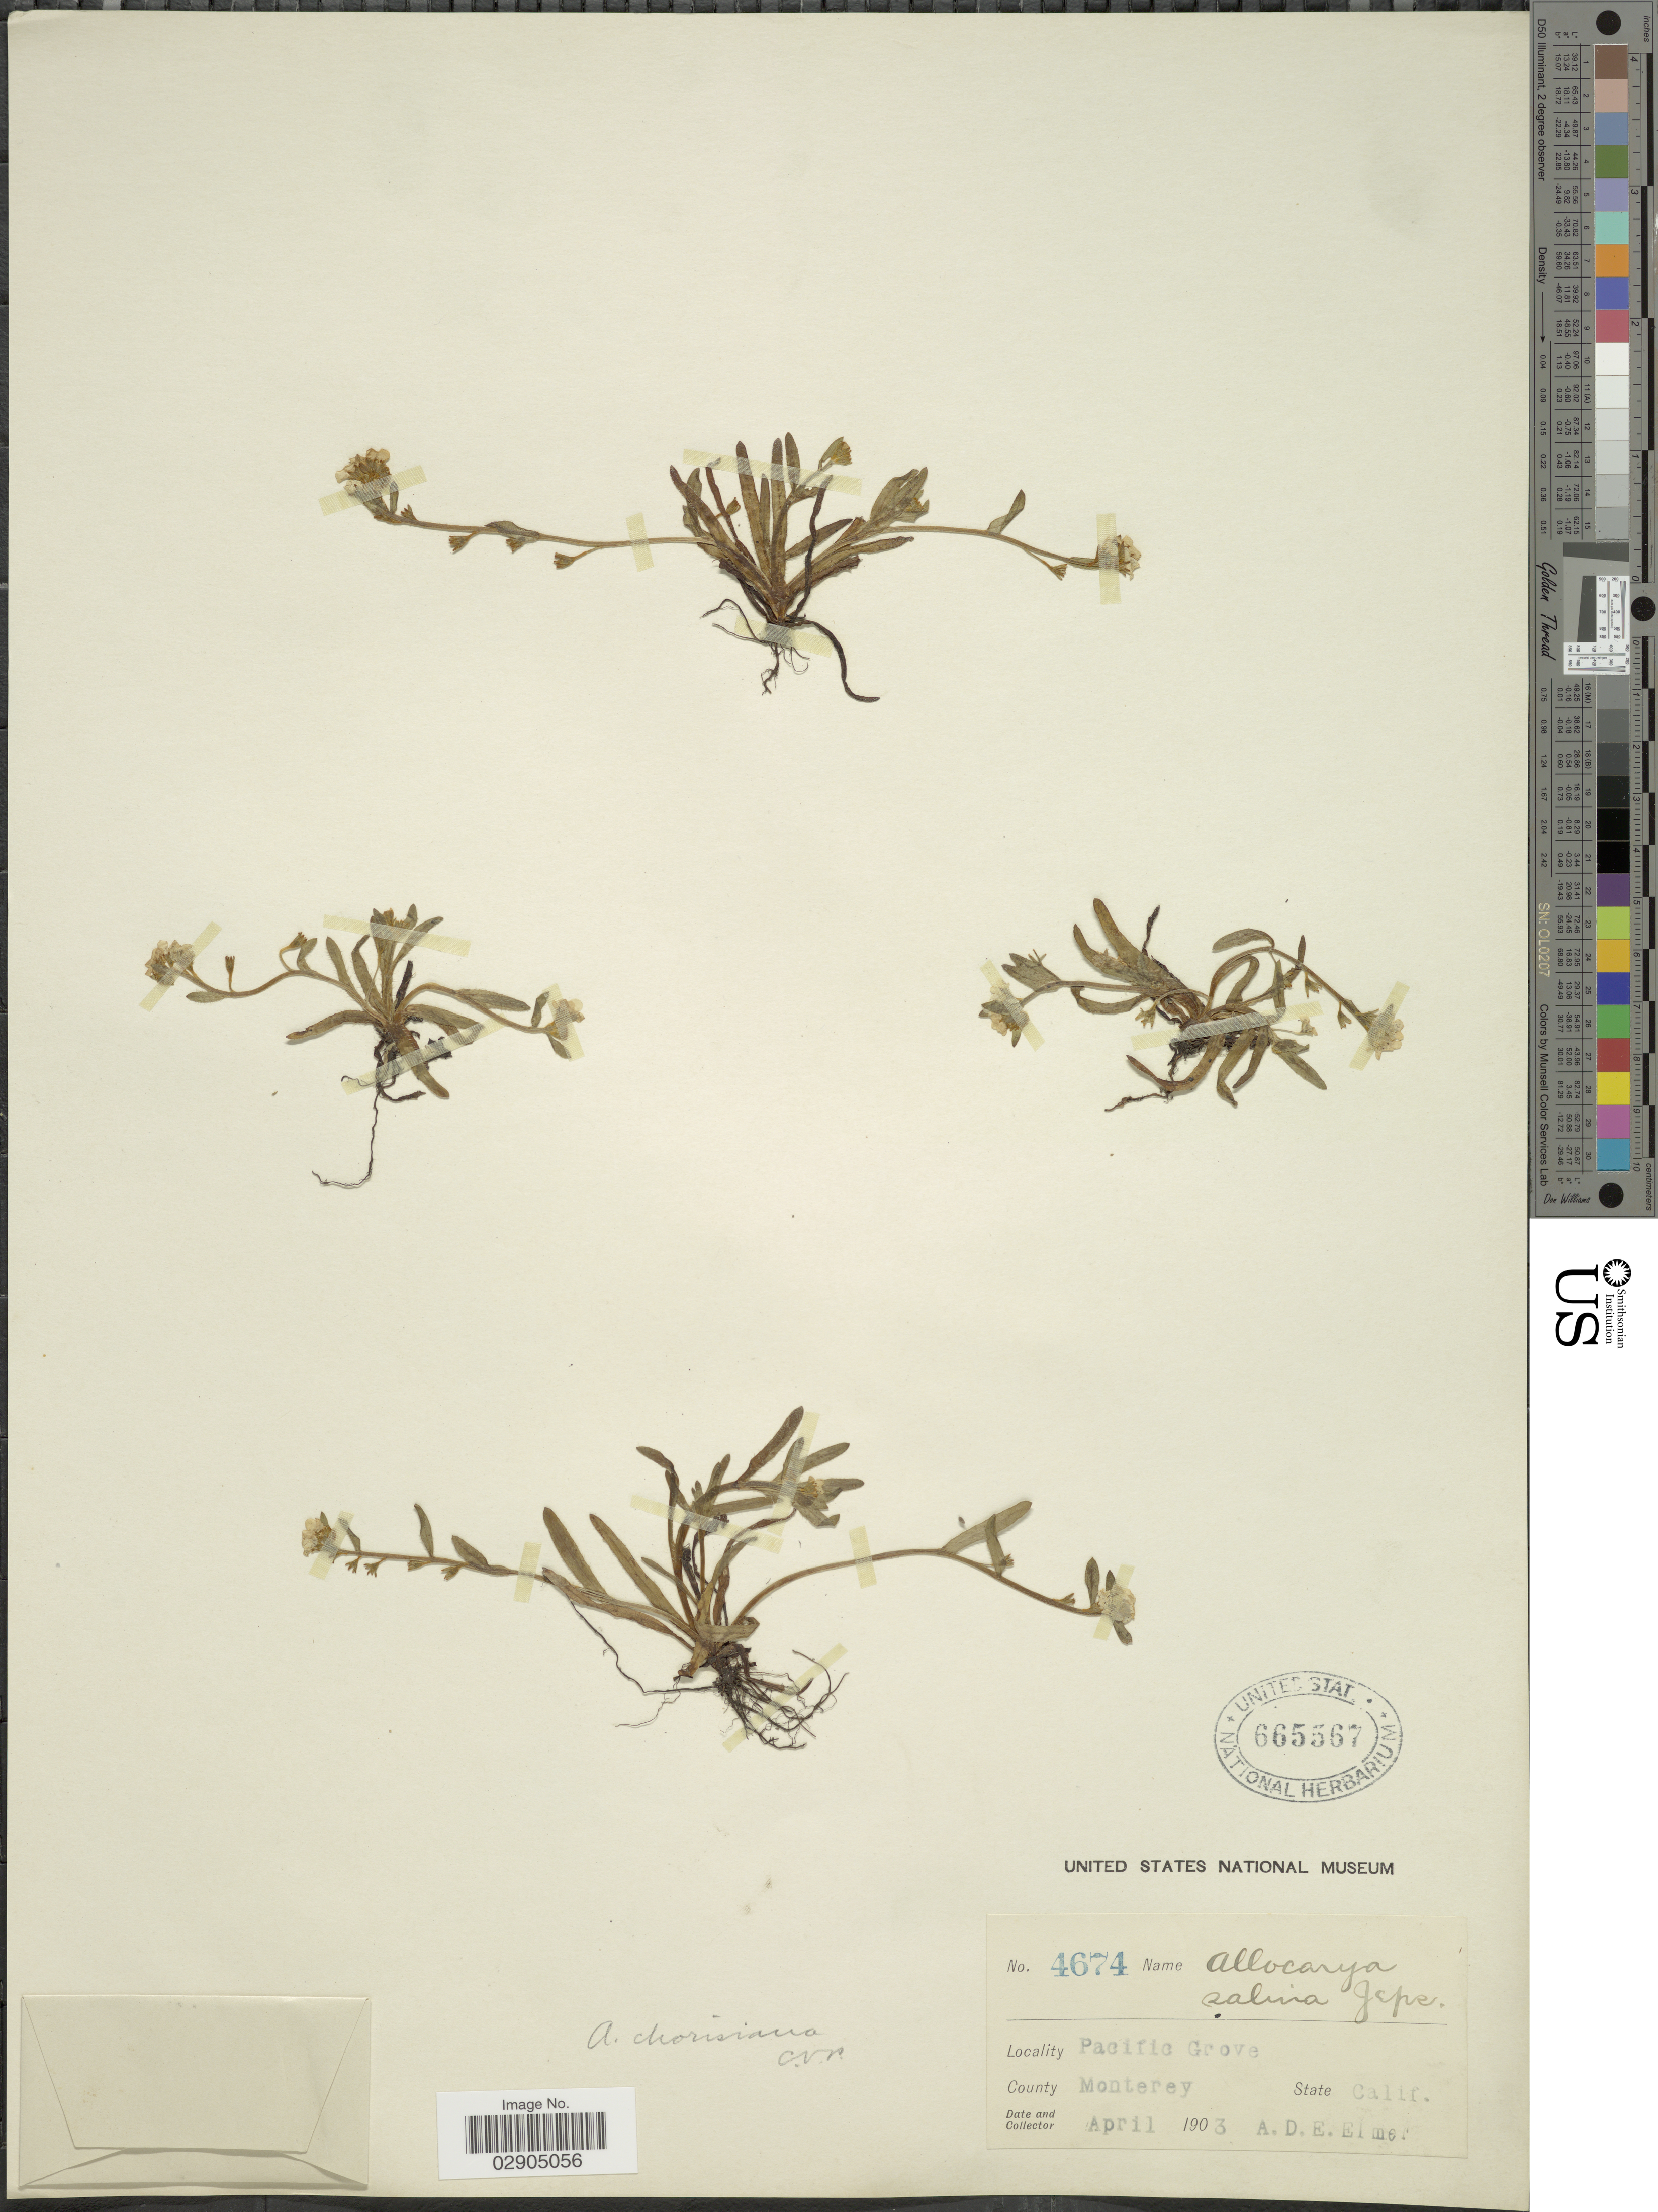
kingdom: Plantae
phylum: Tracheophyta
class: Magnoliopsida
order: Boraginales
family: Boraginaceae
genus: Allocarya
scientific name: Allocarya chorisiana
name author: (Cham. & Schltdl.) Greene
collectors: A. D. E. Elmer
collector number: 4674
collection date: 1903-04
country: United States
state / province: California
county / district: Monterey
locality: Pacific Grove. County Monterey. State Calif.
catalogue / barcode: US 665567